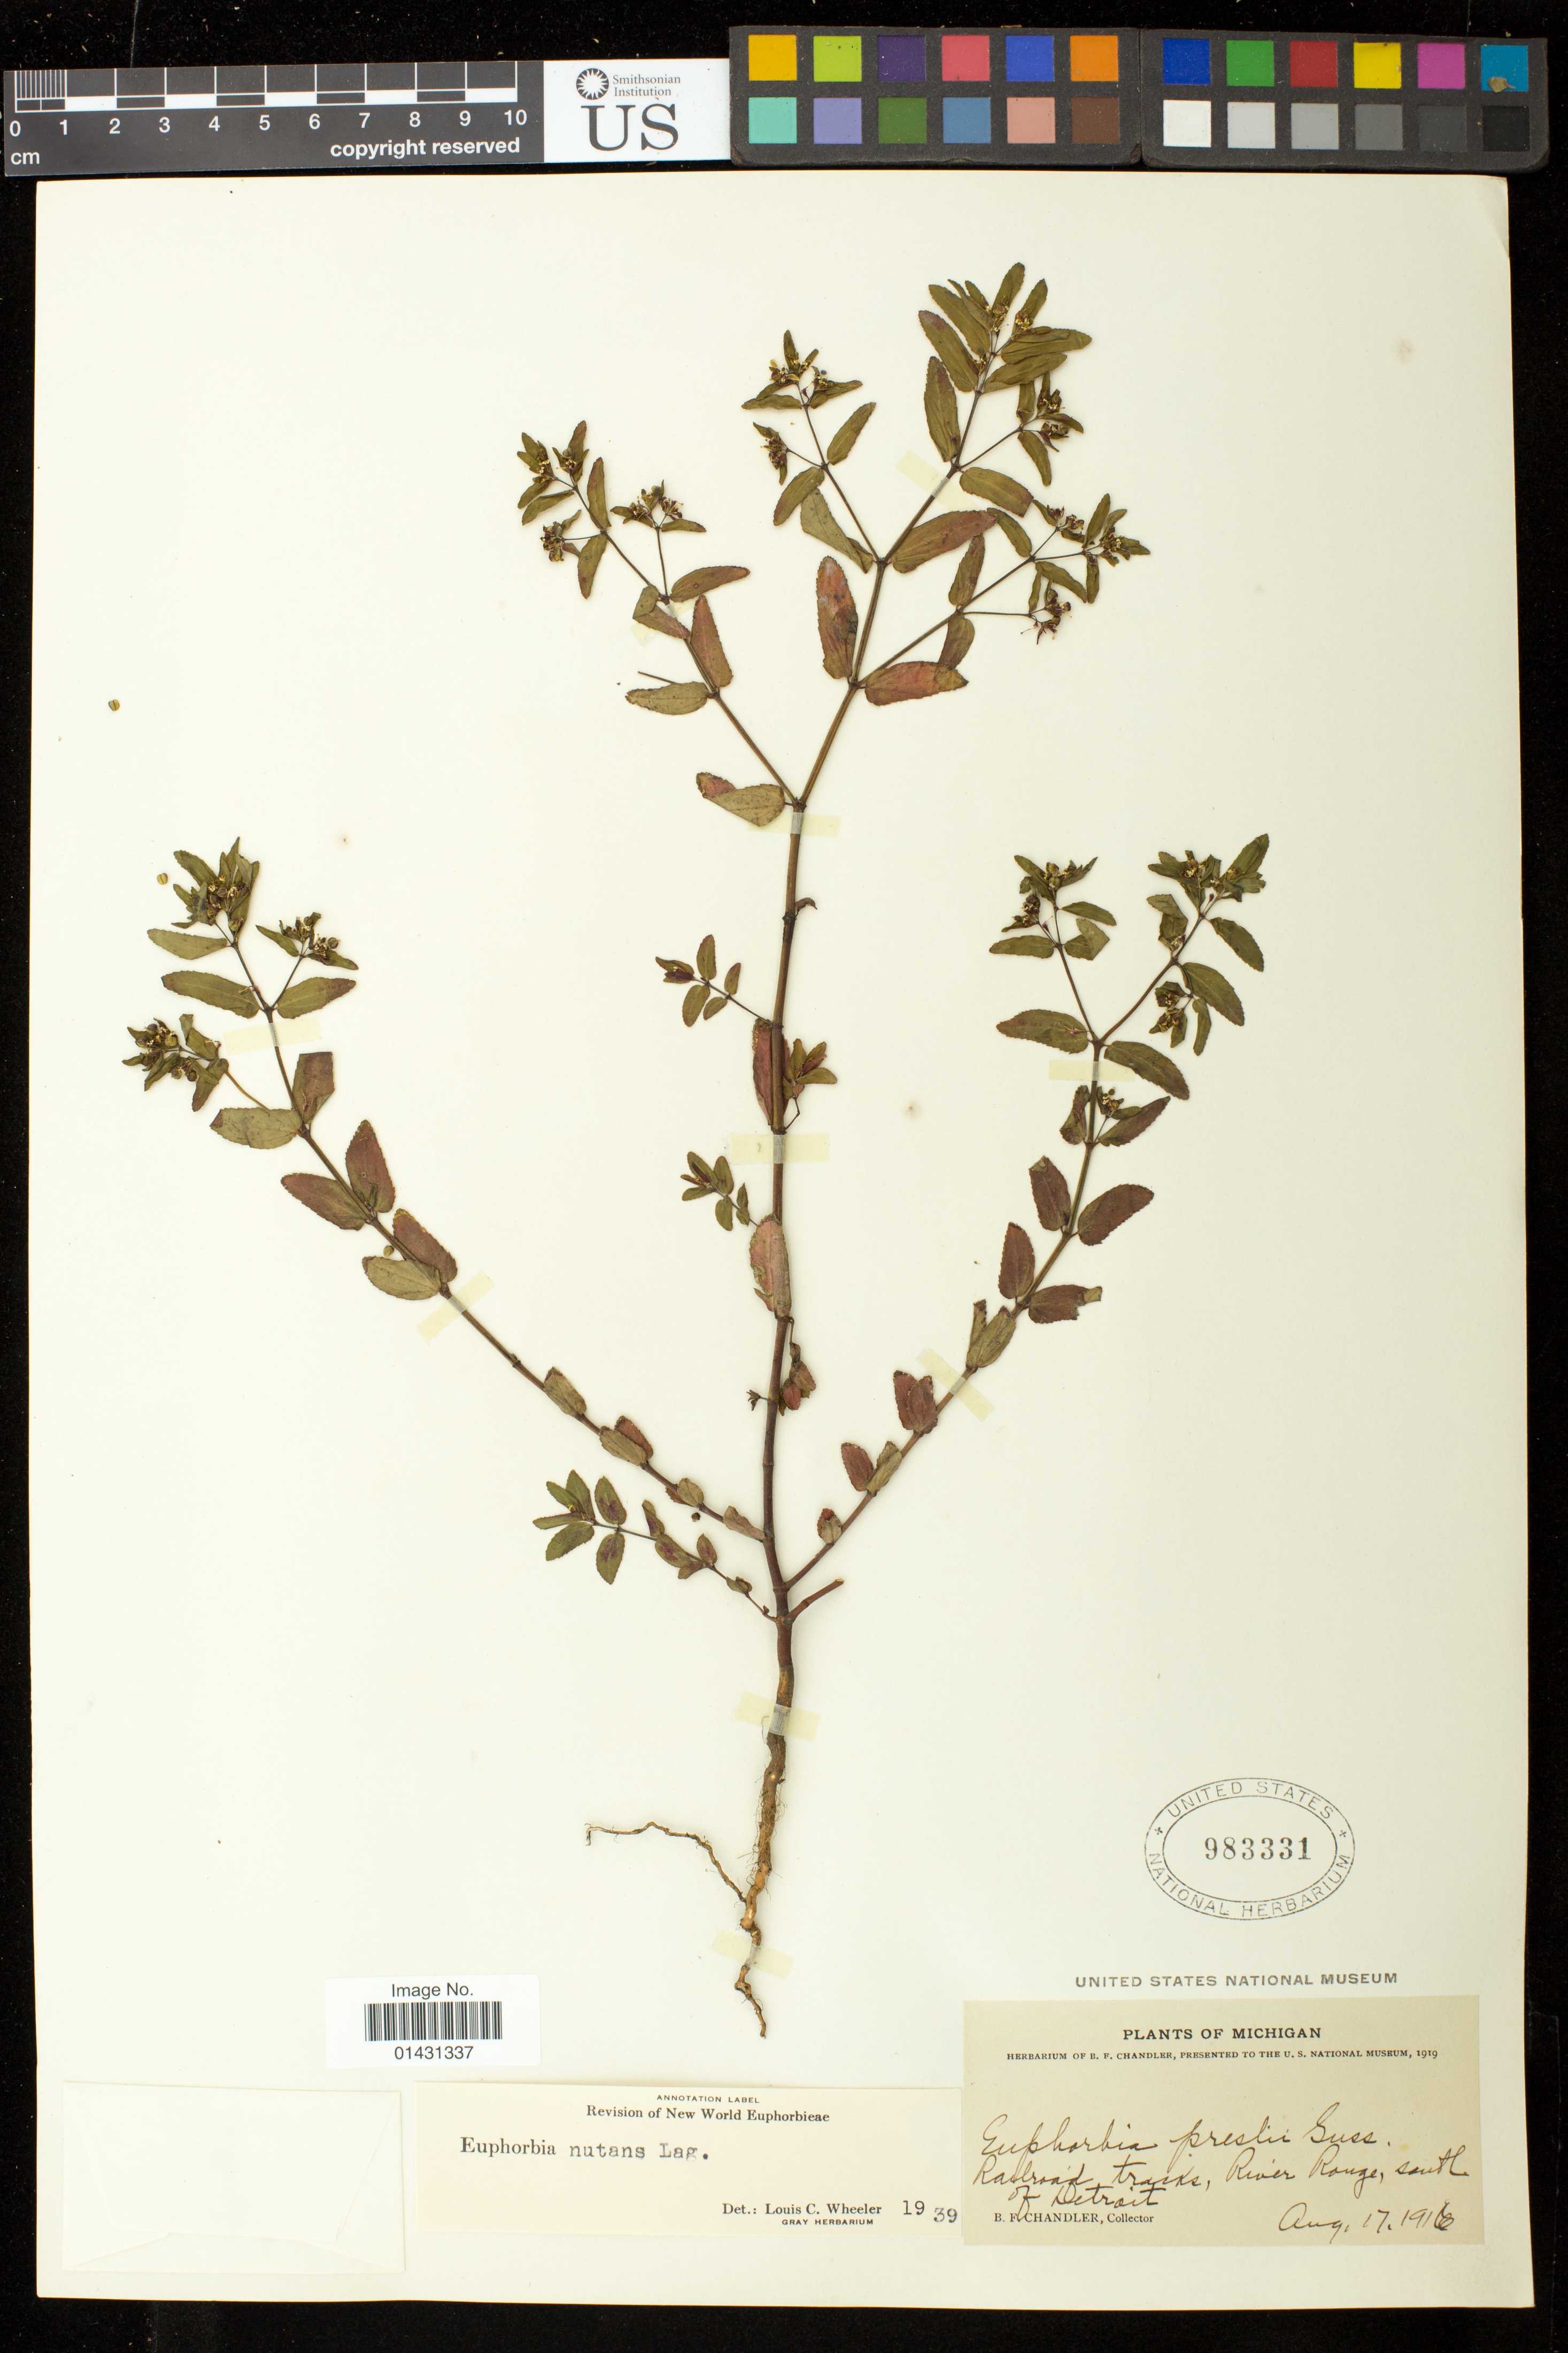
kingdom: Plantae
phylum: Tracheophyta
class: Magnoliopsida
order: Malpighiales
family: Euphorbiaceae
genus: Euphorbia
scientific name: Euphorbia maculata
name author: L.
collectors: B. F. Chandler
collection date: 1916-08-17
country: United States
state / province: Michigan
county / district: Wayne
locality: Railroad tracks, River Range, south of Detroit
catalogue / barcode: US 983331